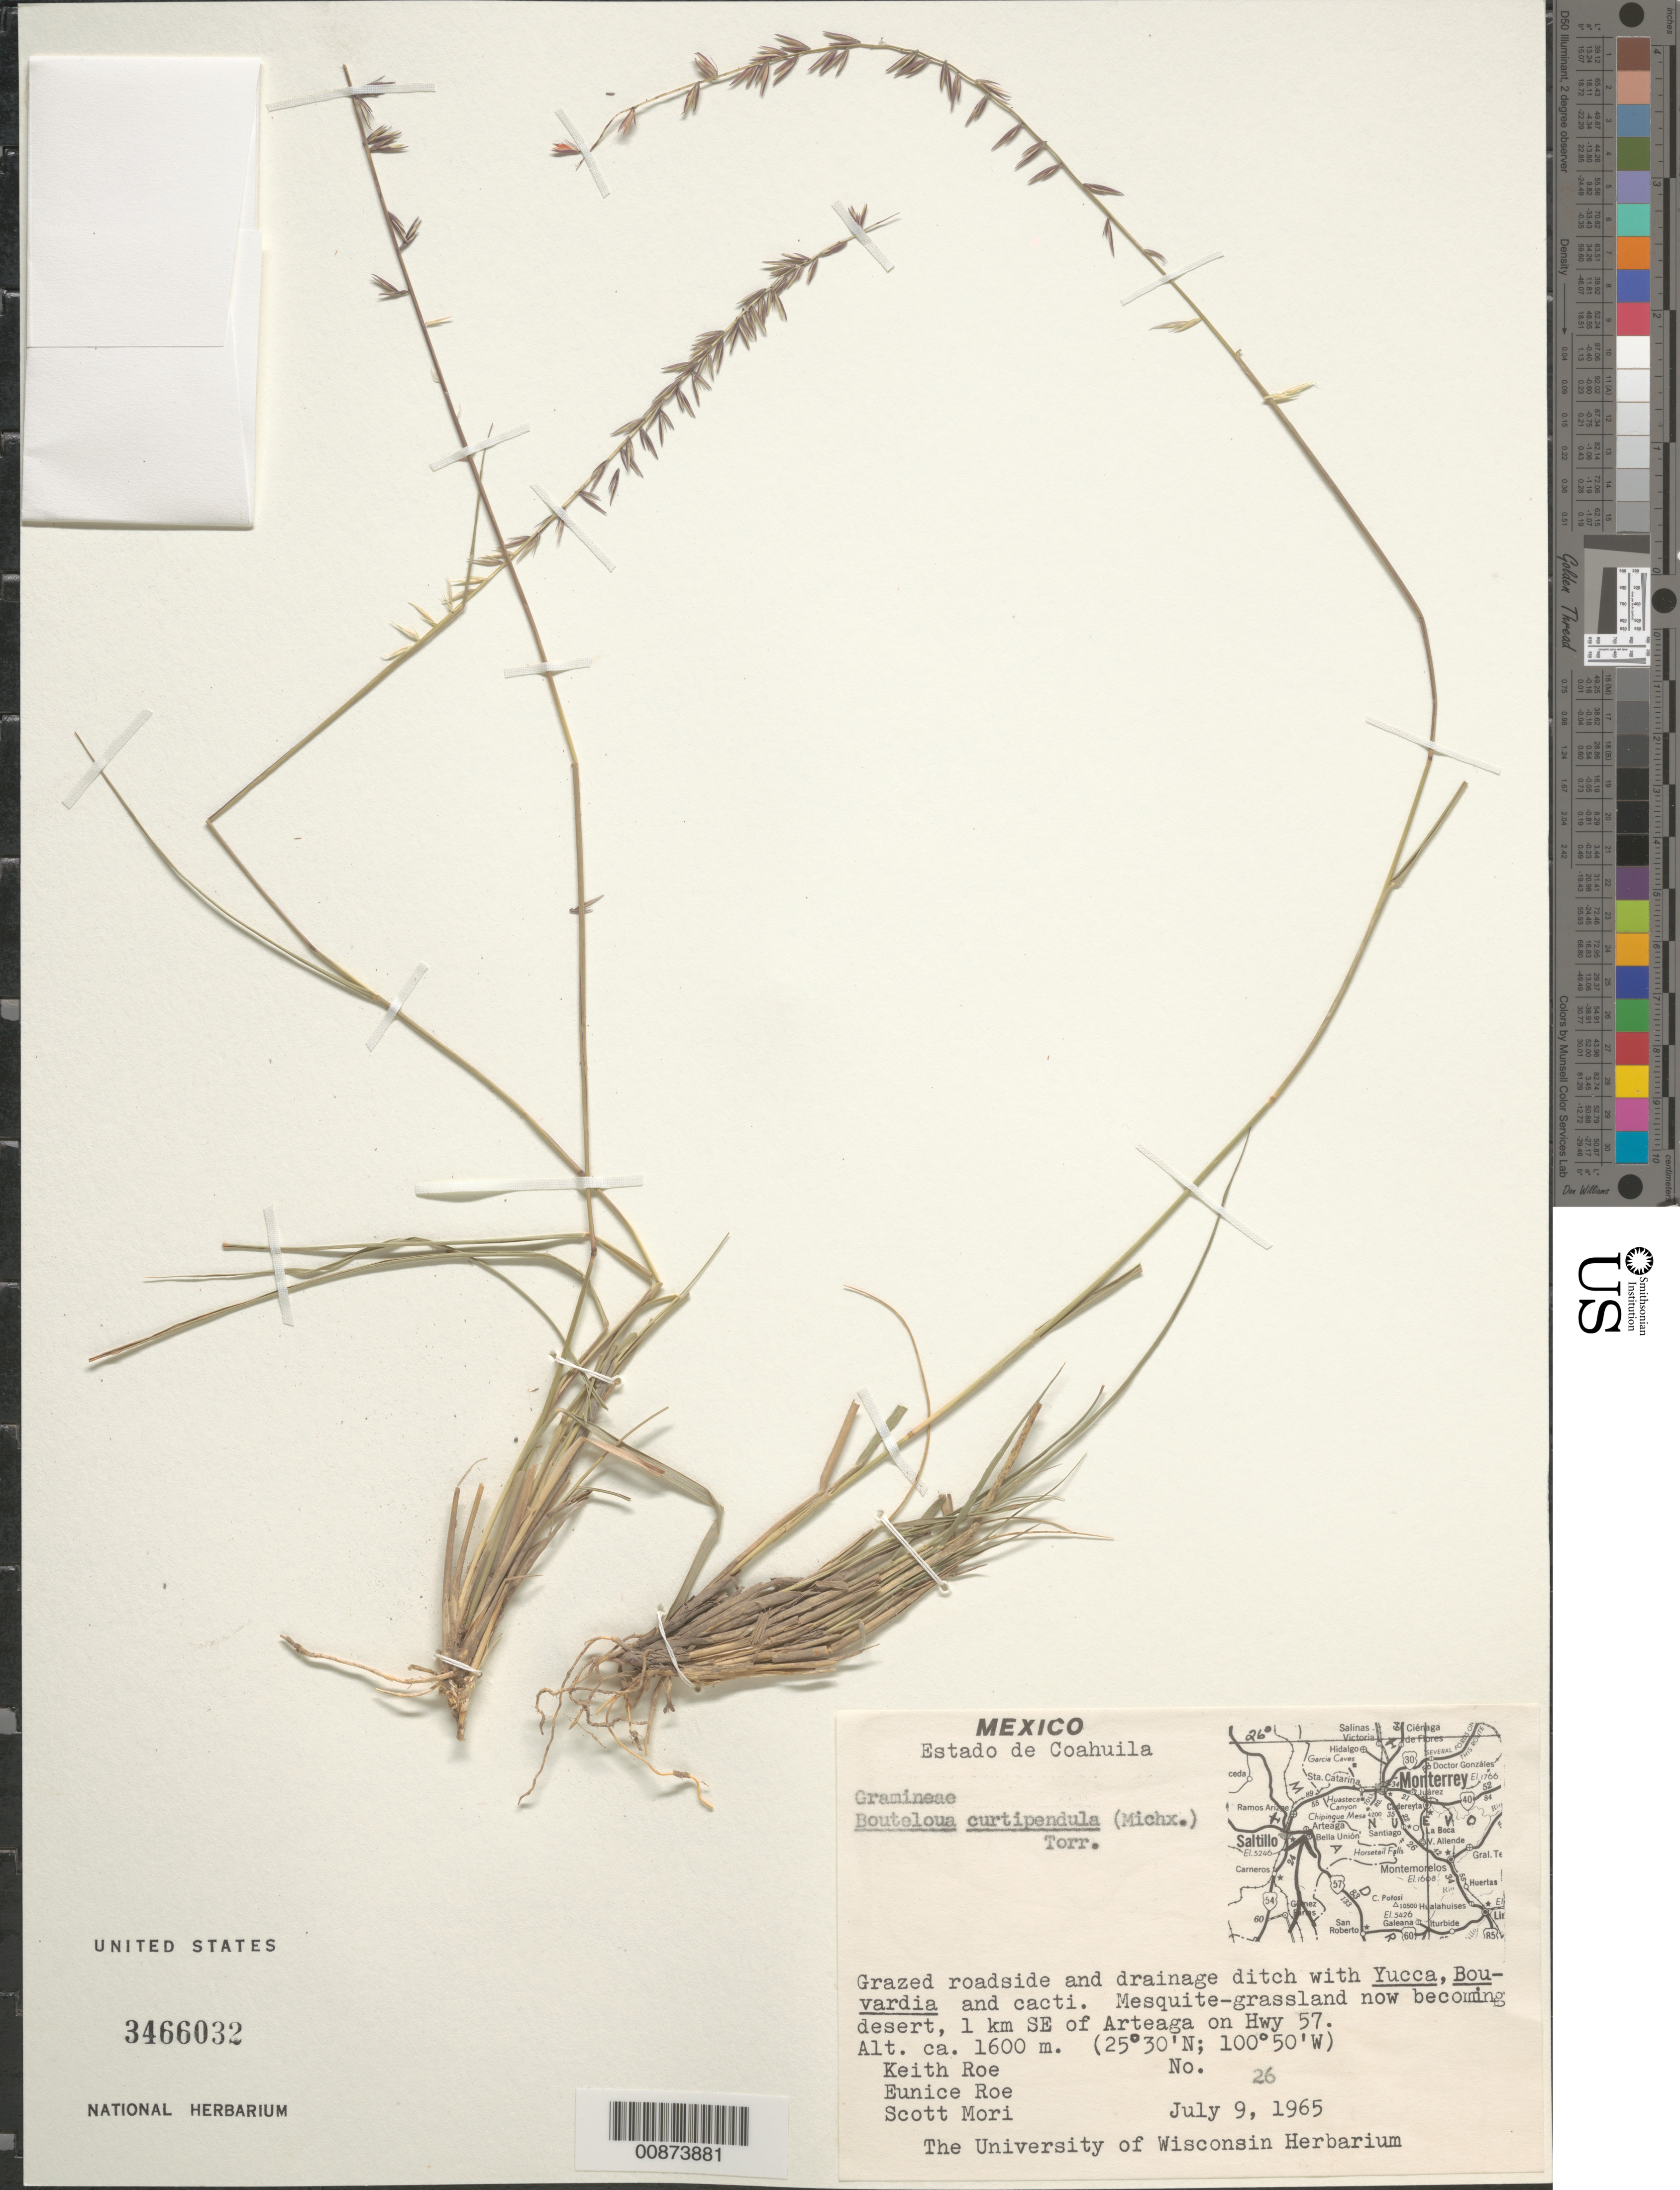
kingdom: Plantae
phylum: Tracheophyta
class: Liliopsida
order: Poales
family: Poaceae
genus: Bouteloua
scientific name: Bouteloua curtipendula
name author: (Michx.) Torr.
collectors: K. E. Roe, E. Roe & S. Mori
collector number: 26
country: Mexico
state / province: Coahuila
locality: SE of Arteaga on Hwy 57.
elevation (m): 1600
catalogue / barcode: US 3466032